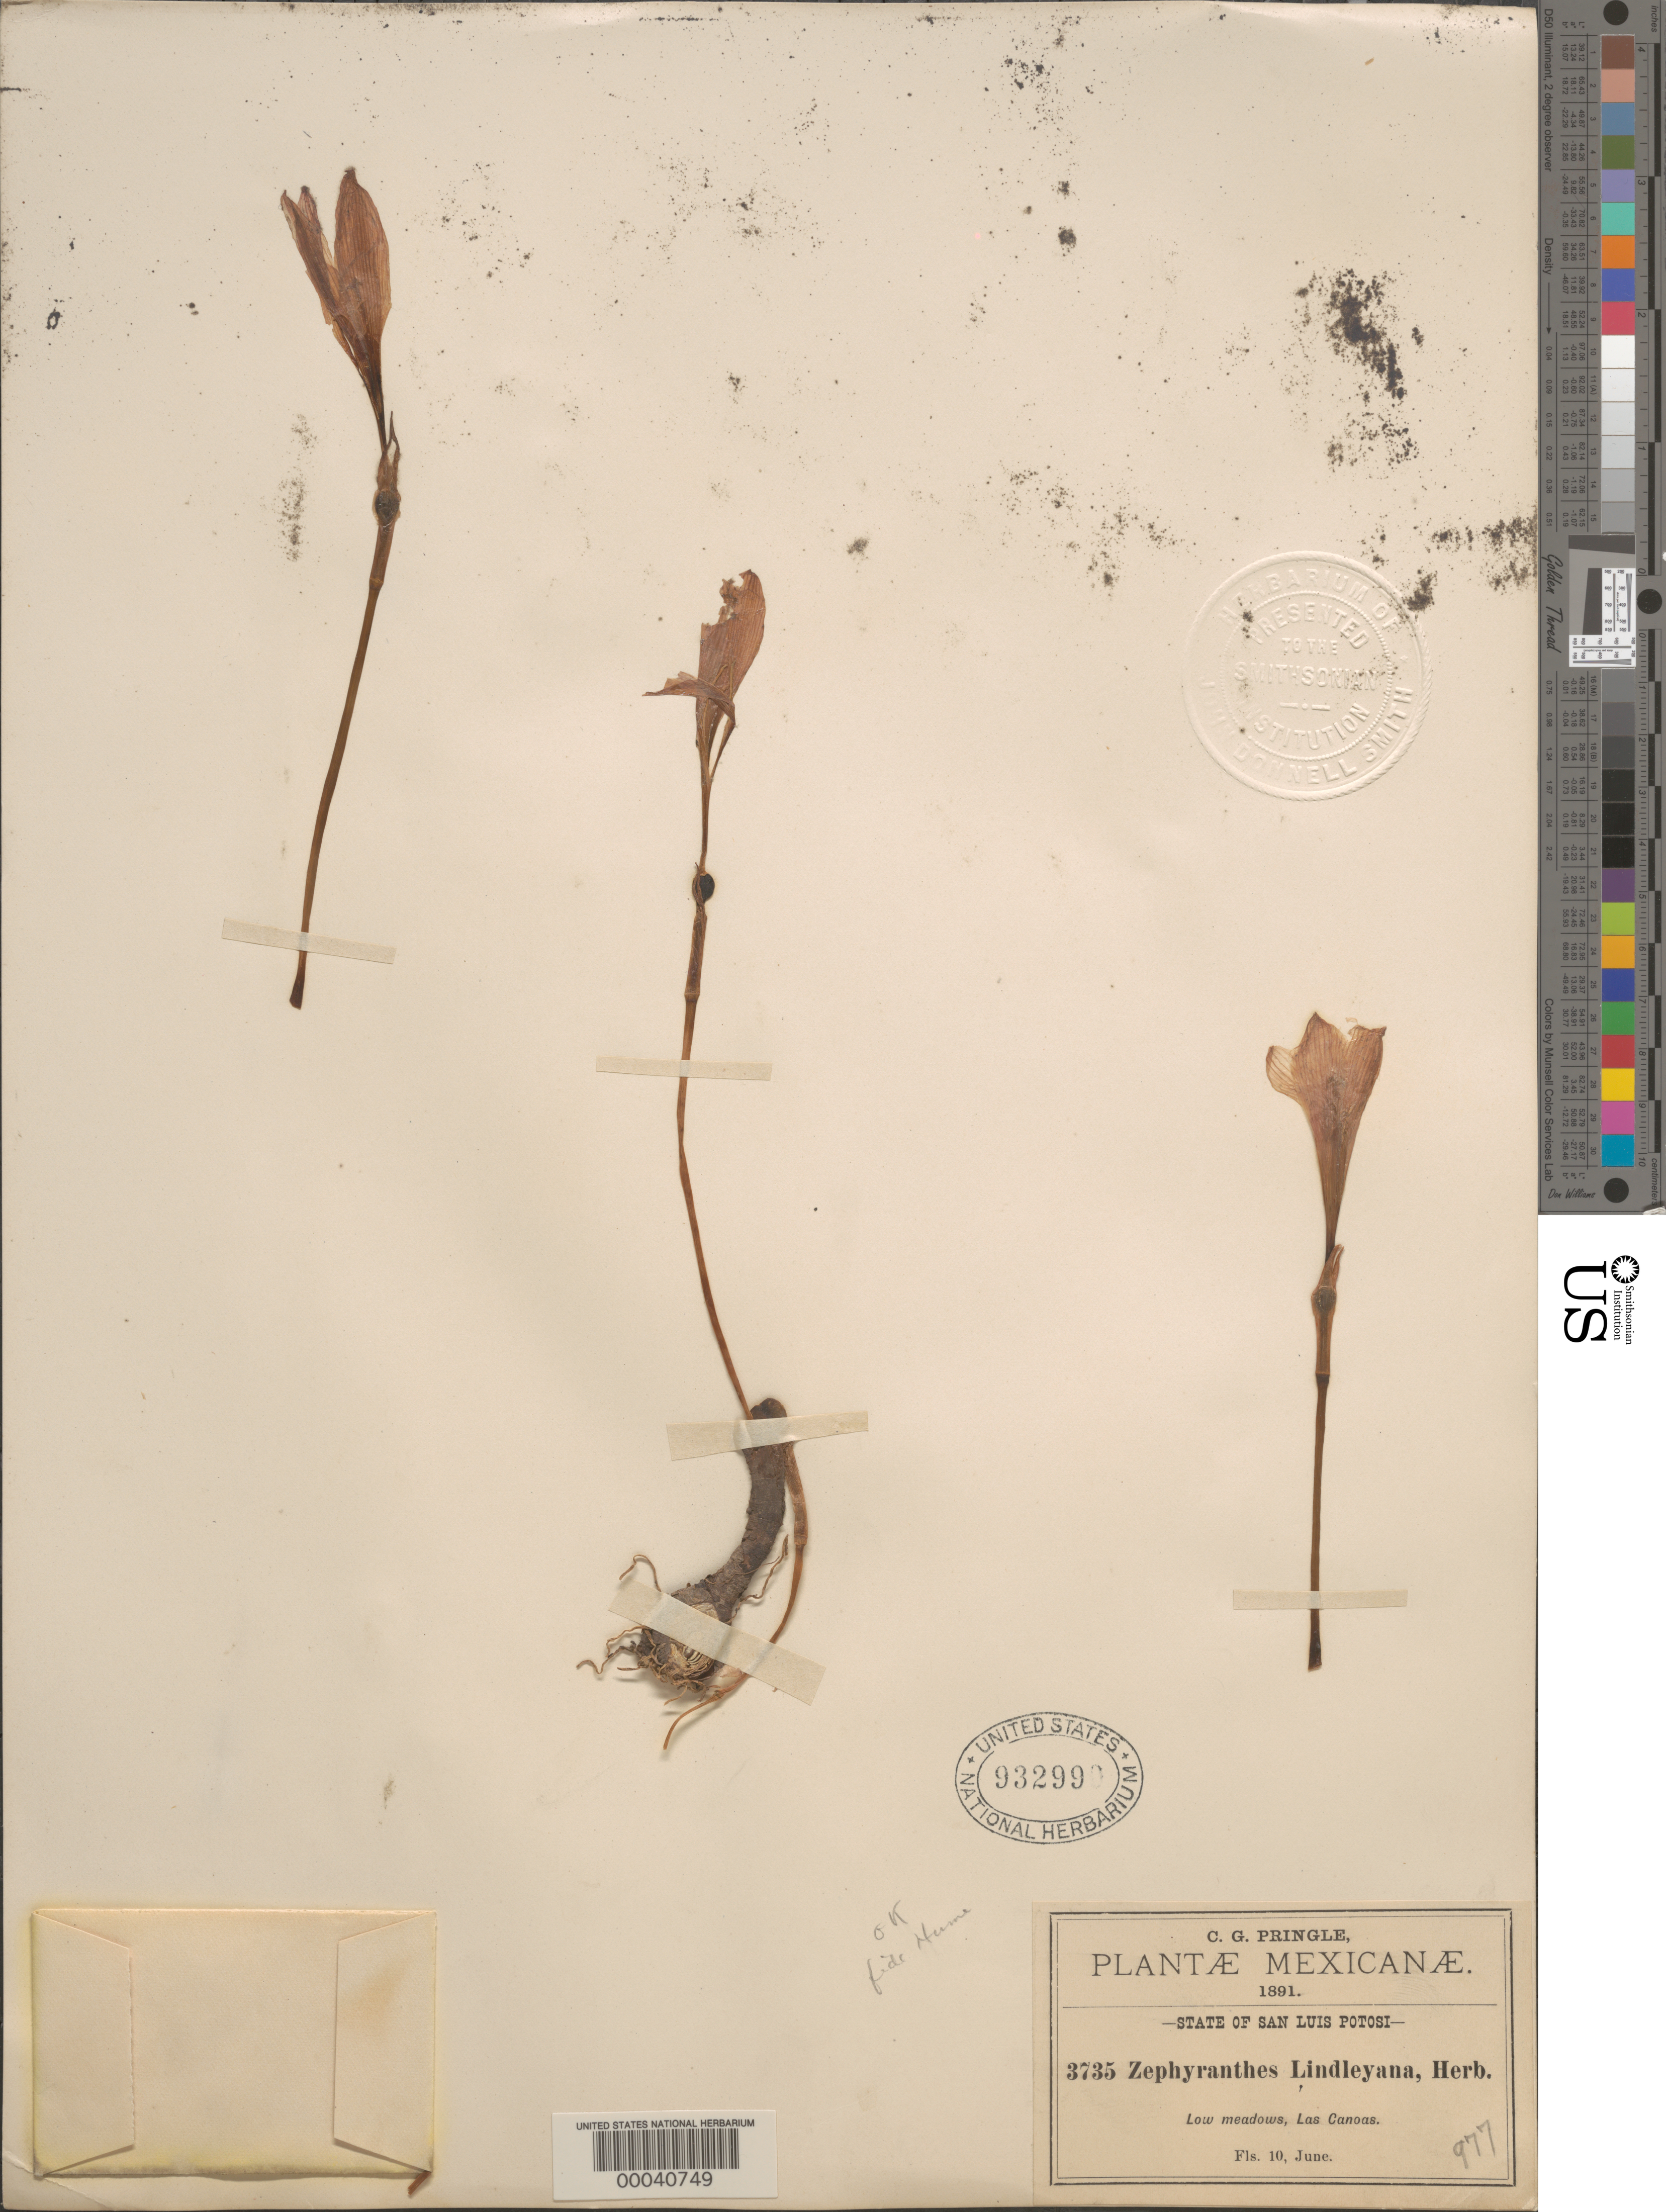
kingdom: Plantae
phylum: Tracheophyta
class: Liliopsida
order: Asparagales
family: Amaryllidaceae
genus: Zephyranthes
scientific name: Zephyranthes lindleyana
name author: Herb.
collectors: C. G. Pringle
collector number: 3735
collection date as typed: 10 Jun 1891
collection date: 1891-06-10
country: Mexico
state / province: San Luis Potosí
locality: Las canoas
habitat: Low meadows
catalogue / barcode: US 932990